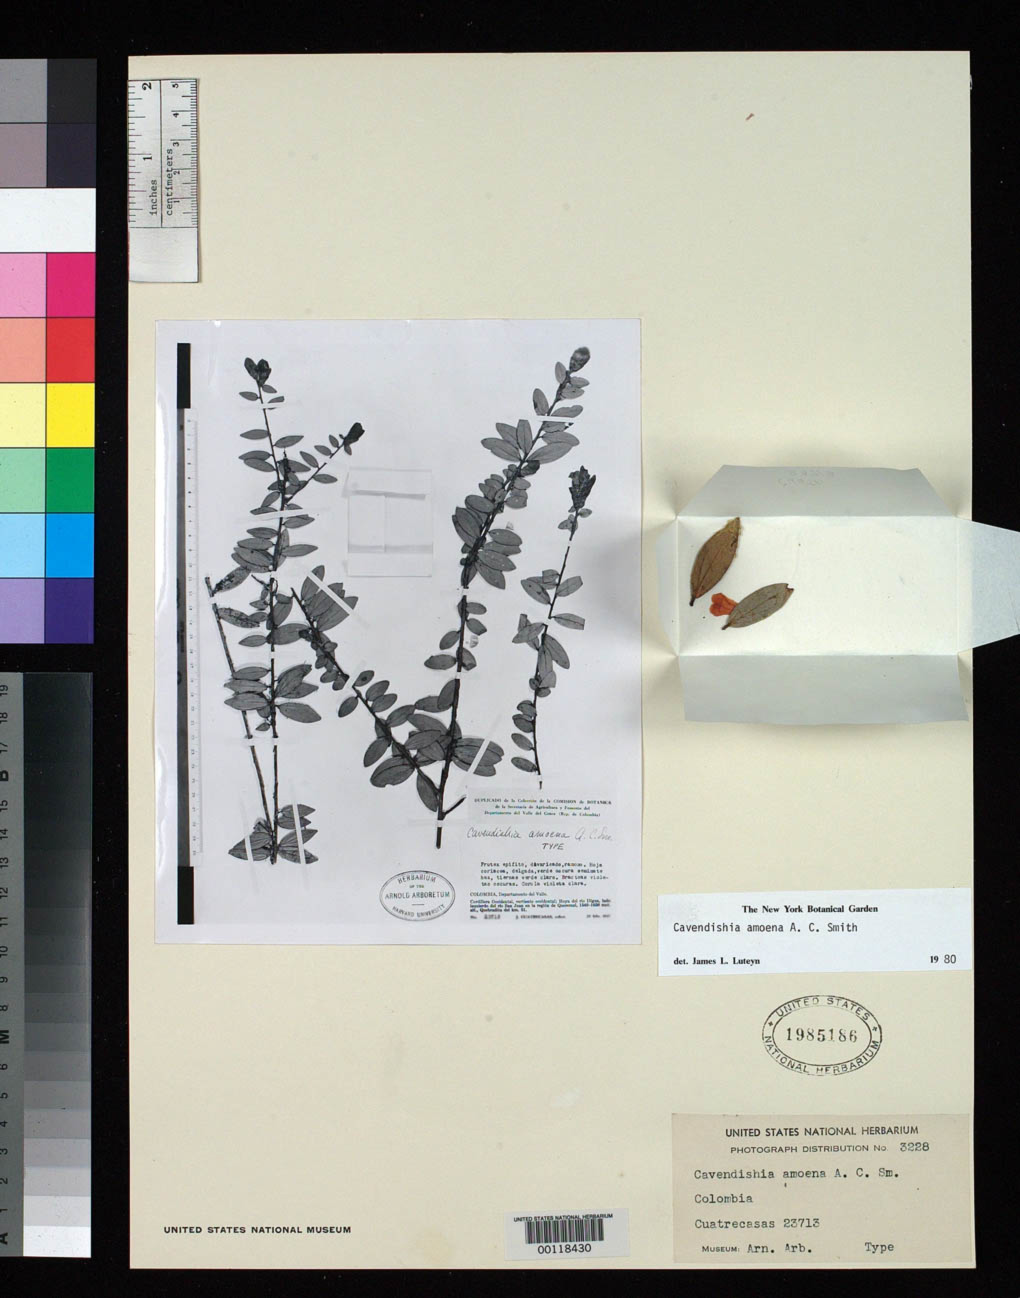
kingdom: Plantae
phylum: Tracheophyta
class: Magnoliopsida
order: Ericales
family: Ericaceae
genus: Cavendishia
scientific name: Cavendishia amoena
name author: A.C. Sm.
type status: Isotype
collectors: J. Cuatrecasas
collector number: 23713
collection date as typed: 25 Feb 1947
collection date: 1947-02-25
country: Colombia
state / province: Valle del Cauca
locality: Hoya del Rio Digua, near Rio San Juan, Queremal.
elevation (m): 1540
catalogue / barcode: US 1985186